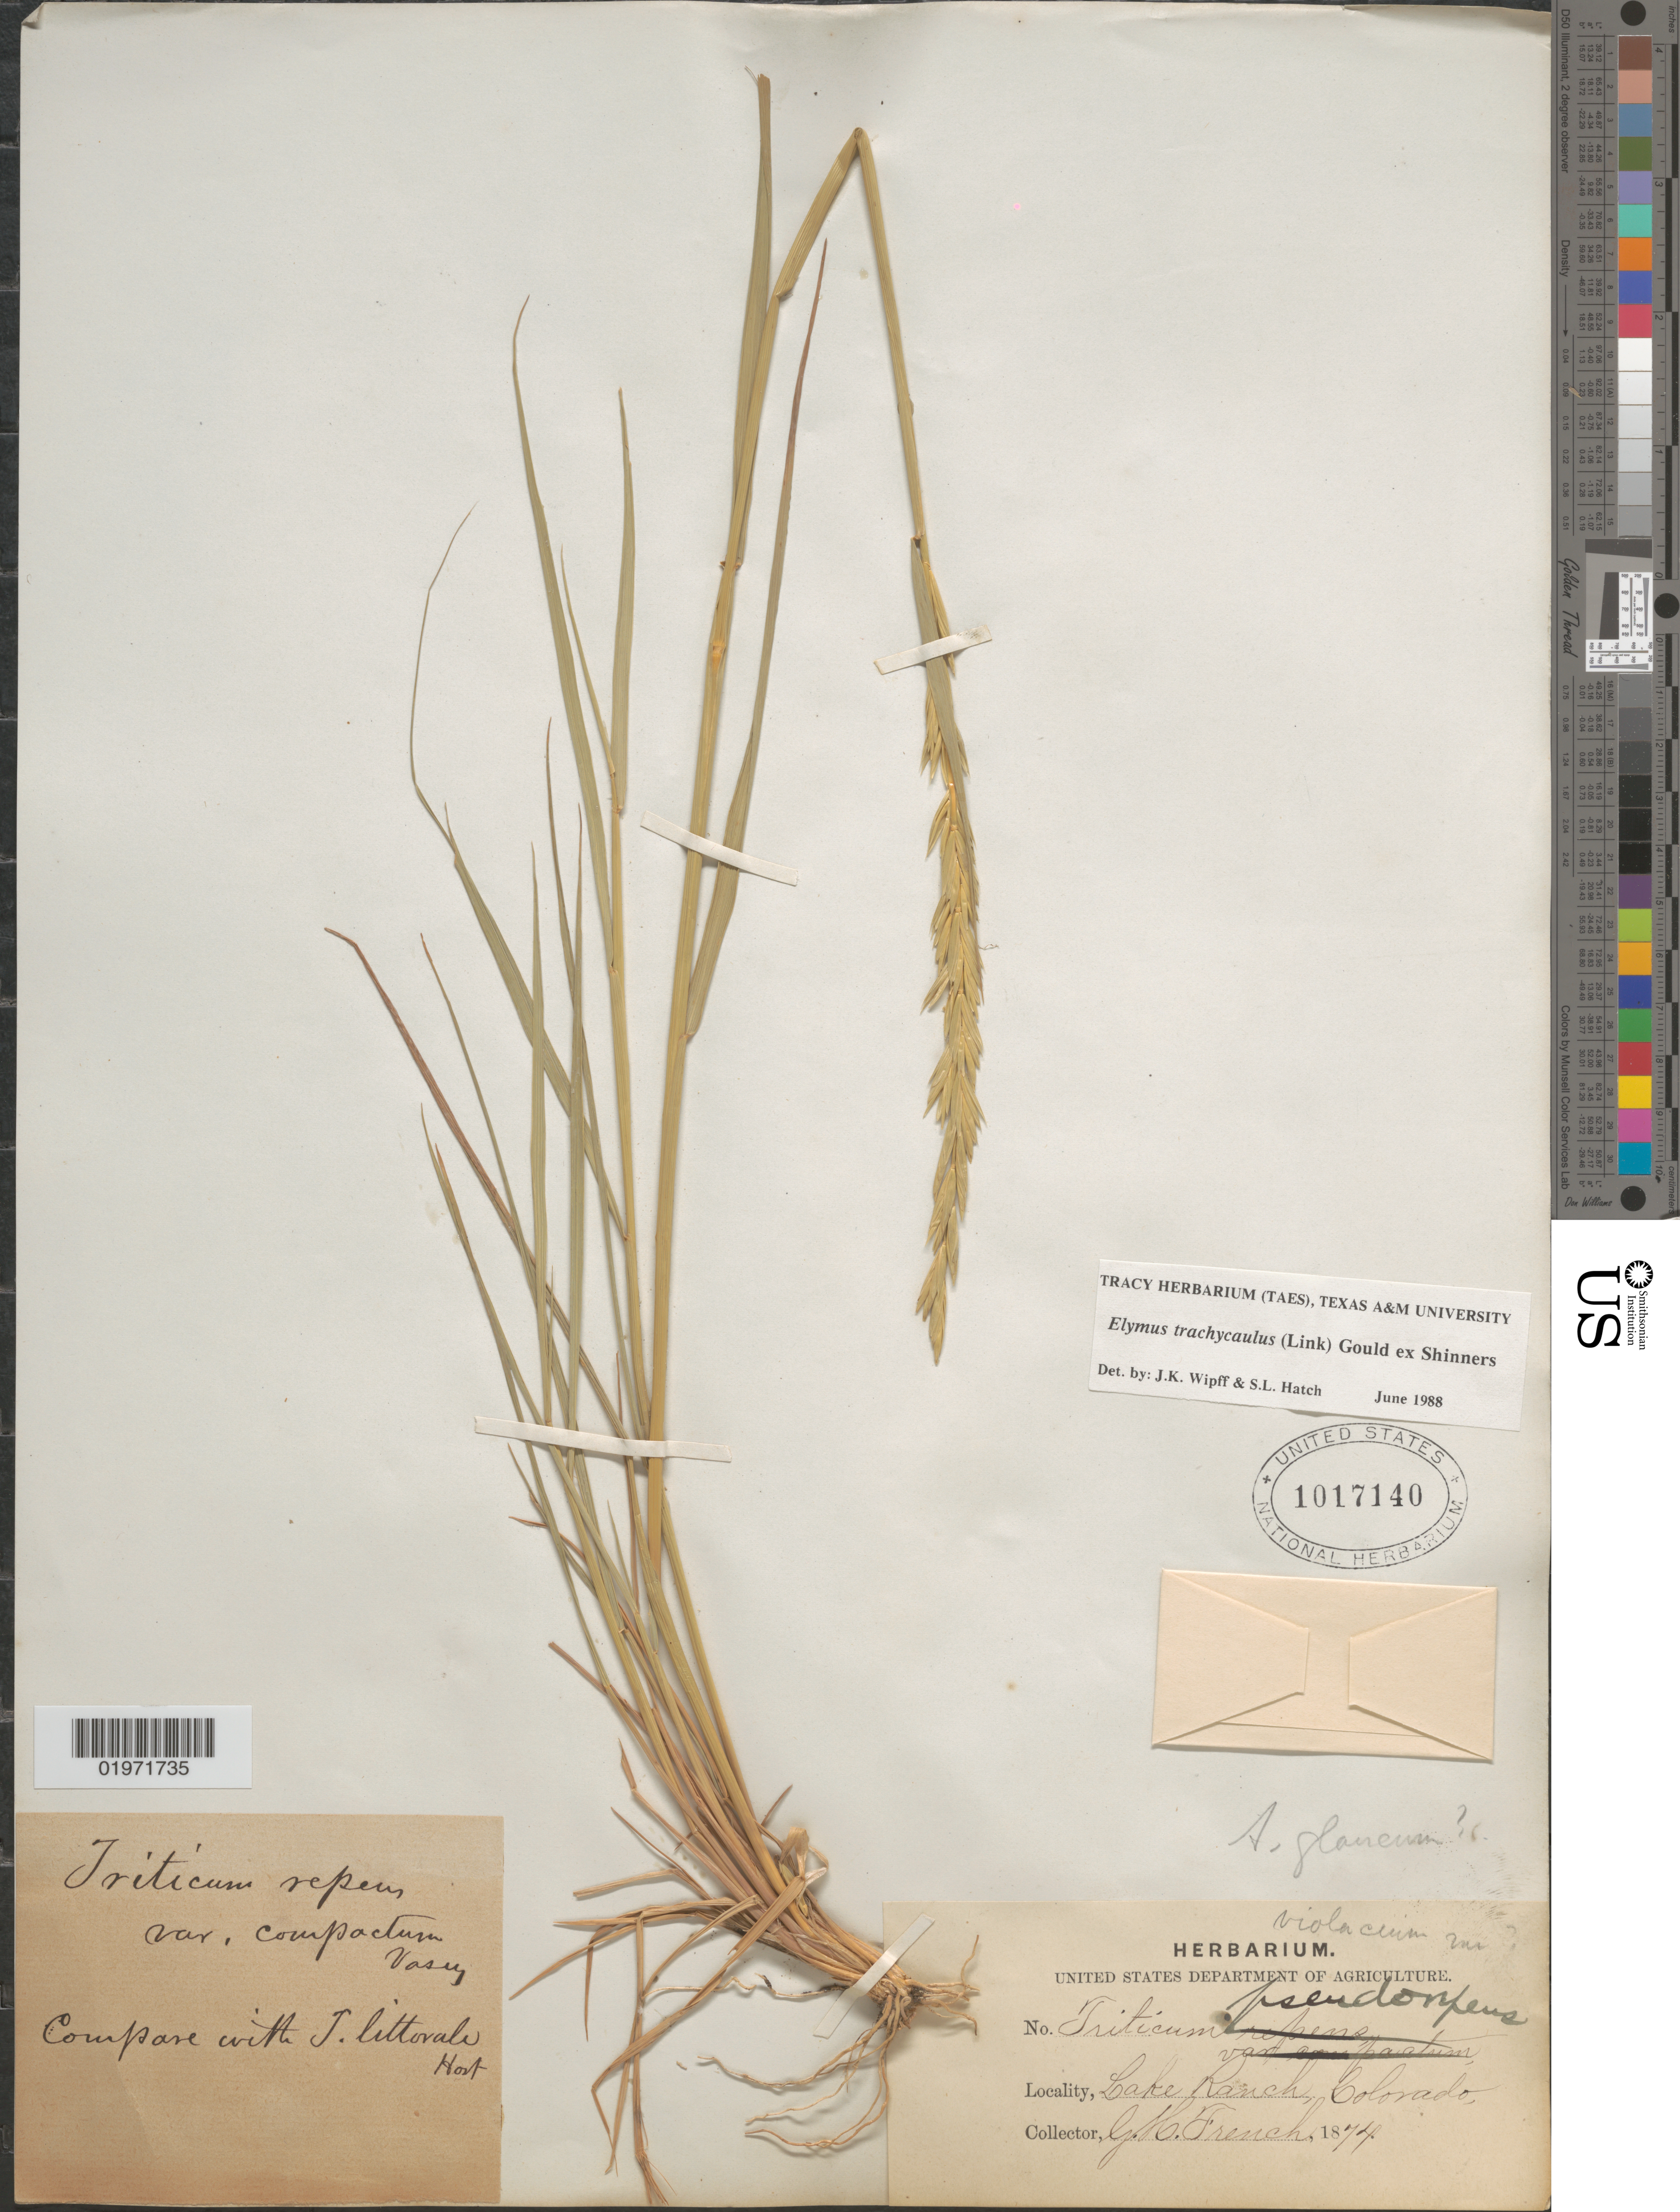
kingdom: Plantae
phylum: Tracheophyta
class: Liliopsida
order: Poales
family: Poaceae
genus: Elymus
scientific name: Elymus trachycaulus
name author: (Link) Gould ex Shinners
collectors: G. H. French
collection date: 1874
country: United States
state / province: Colorado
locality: Lake Ranch.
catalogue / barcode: US 1017140